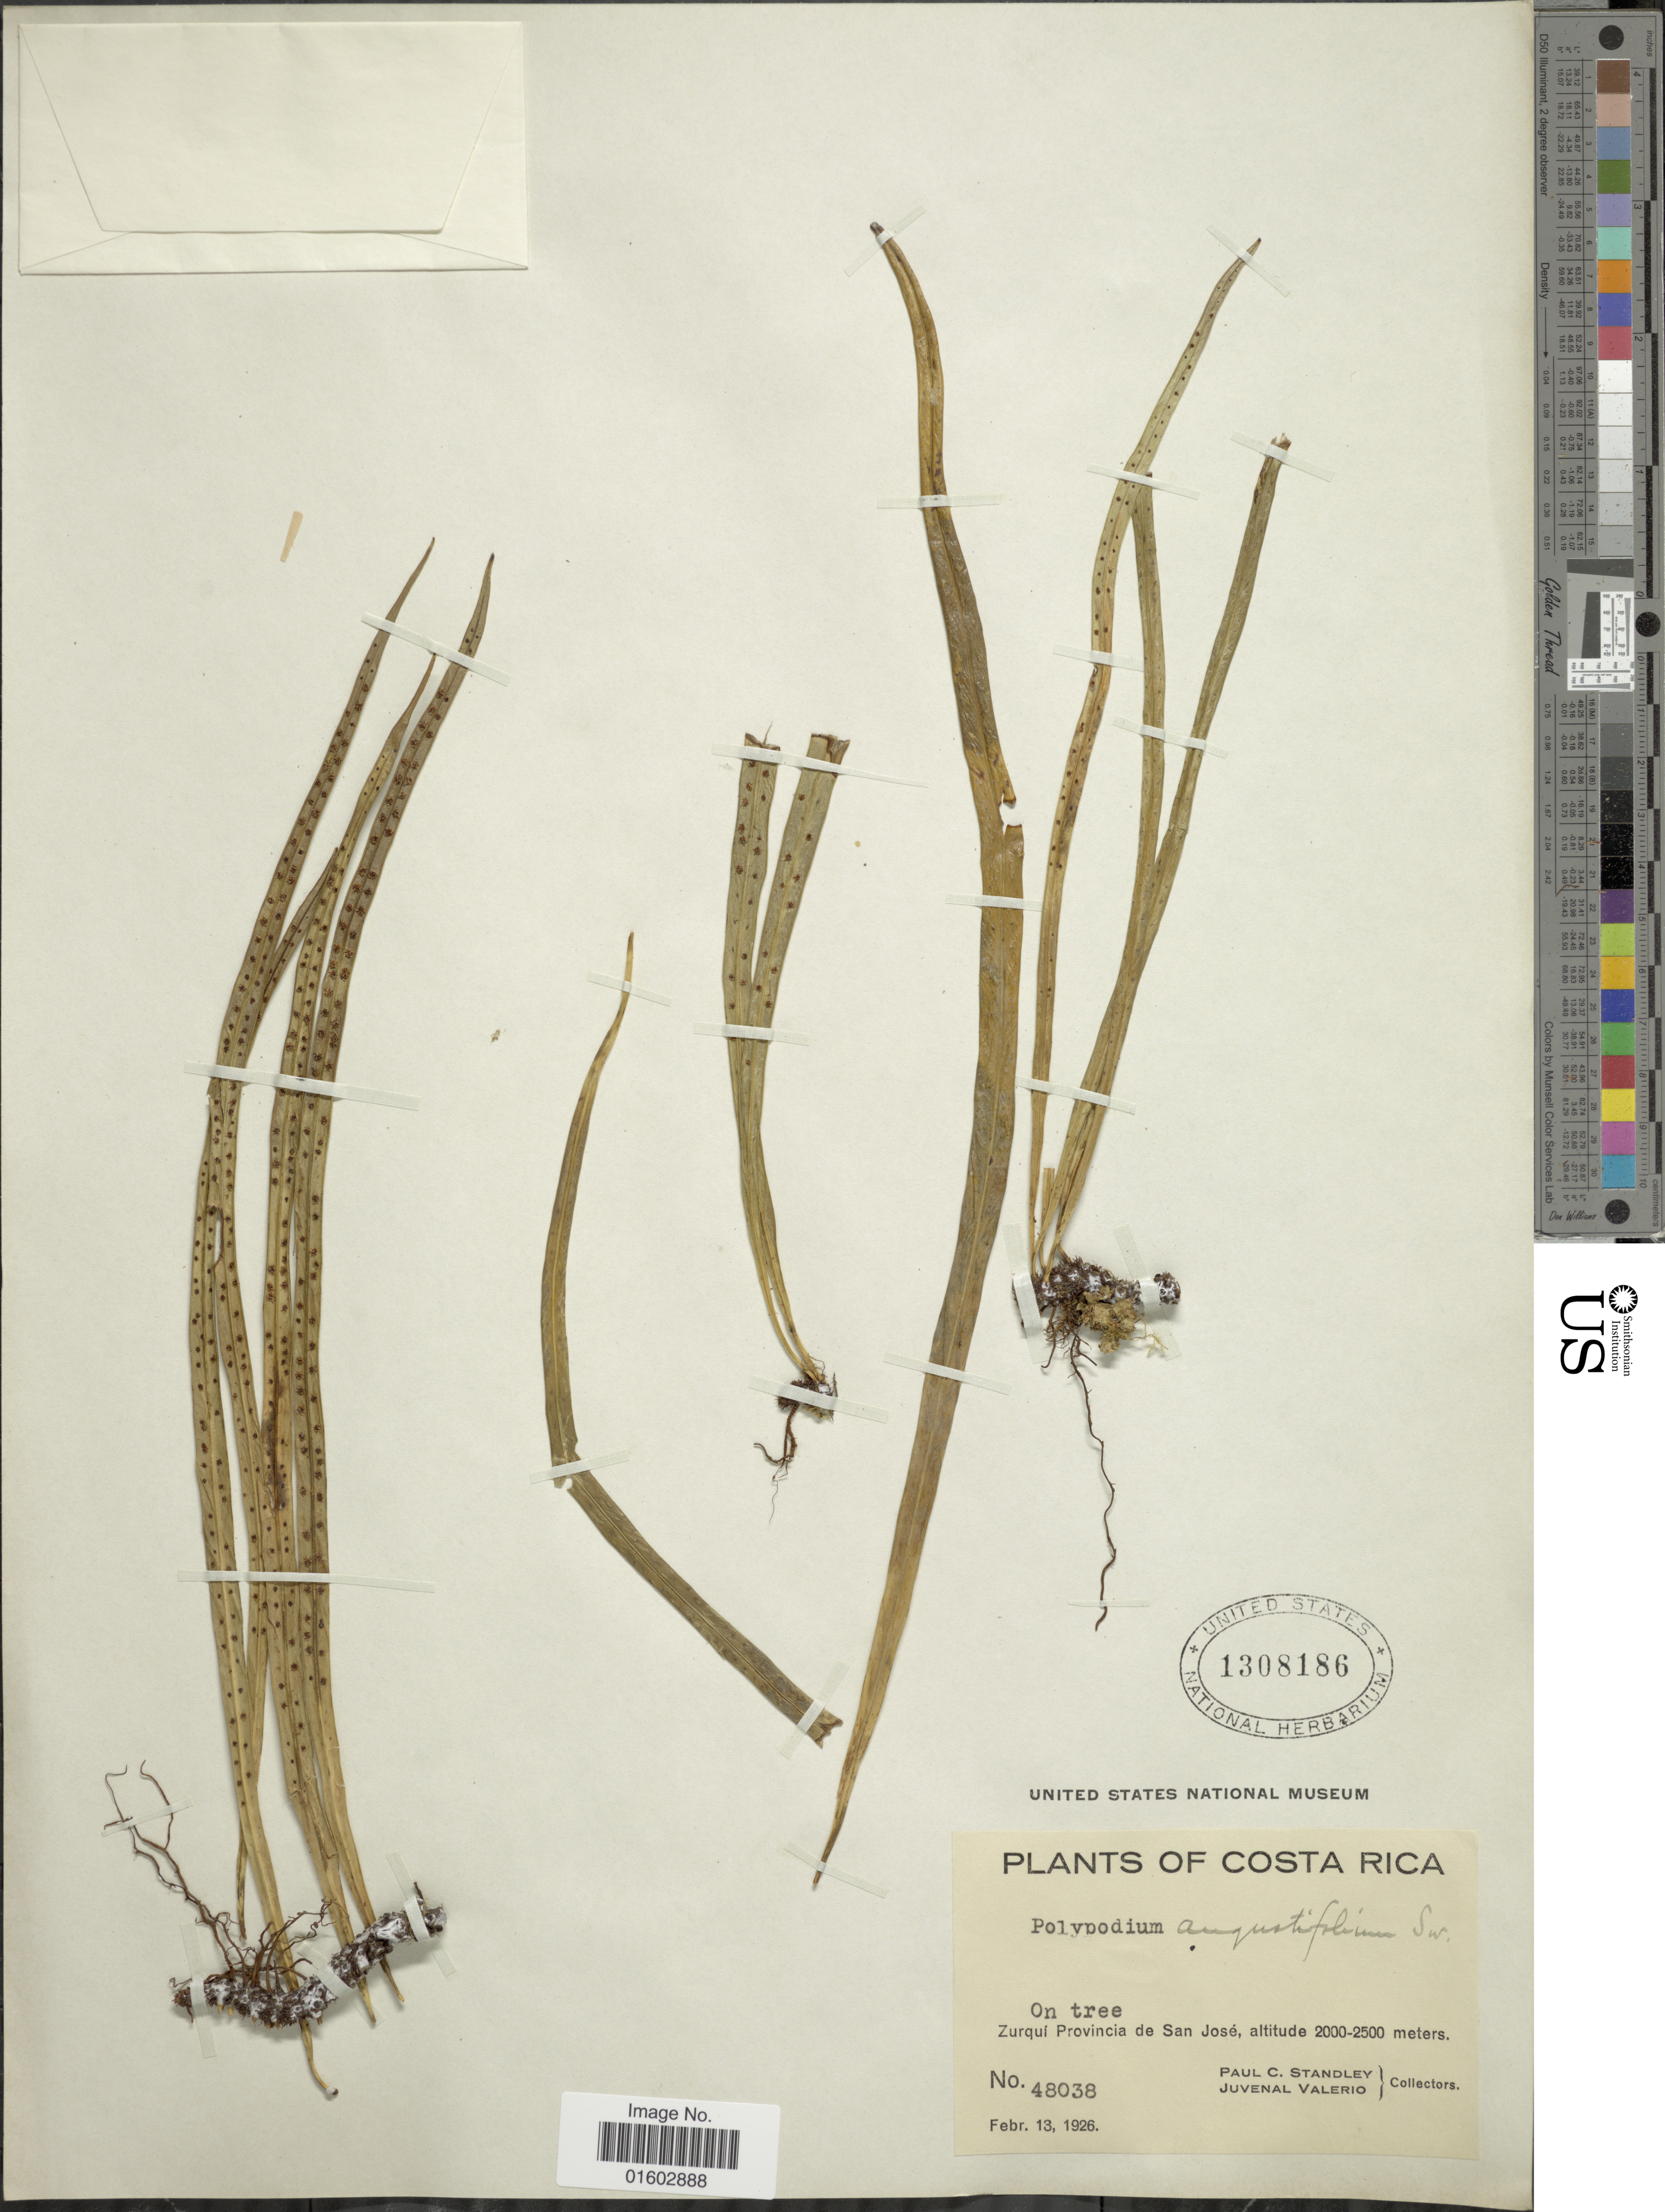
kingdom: Plantae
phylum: Tracheophyta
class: Polypodiopsida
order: Polypodiales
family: Polypodiaceae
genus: Campyloneurum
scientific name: Campyloneurum angustifolium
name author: (Sw.) Fée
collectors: P. C. Standley & J. Valerio R.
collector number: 48038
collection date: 1926-02-13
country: Costa Rica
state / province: San José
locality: Zurqui Provincia de San Jose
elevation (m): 2000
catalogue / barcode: US 1308186